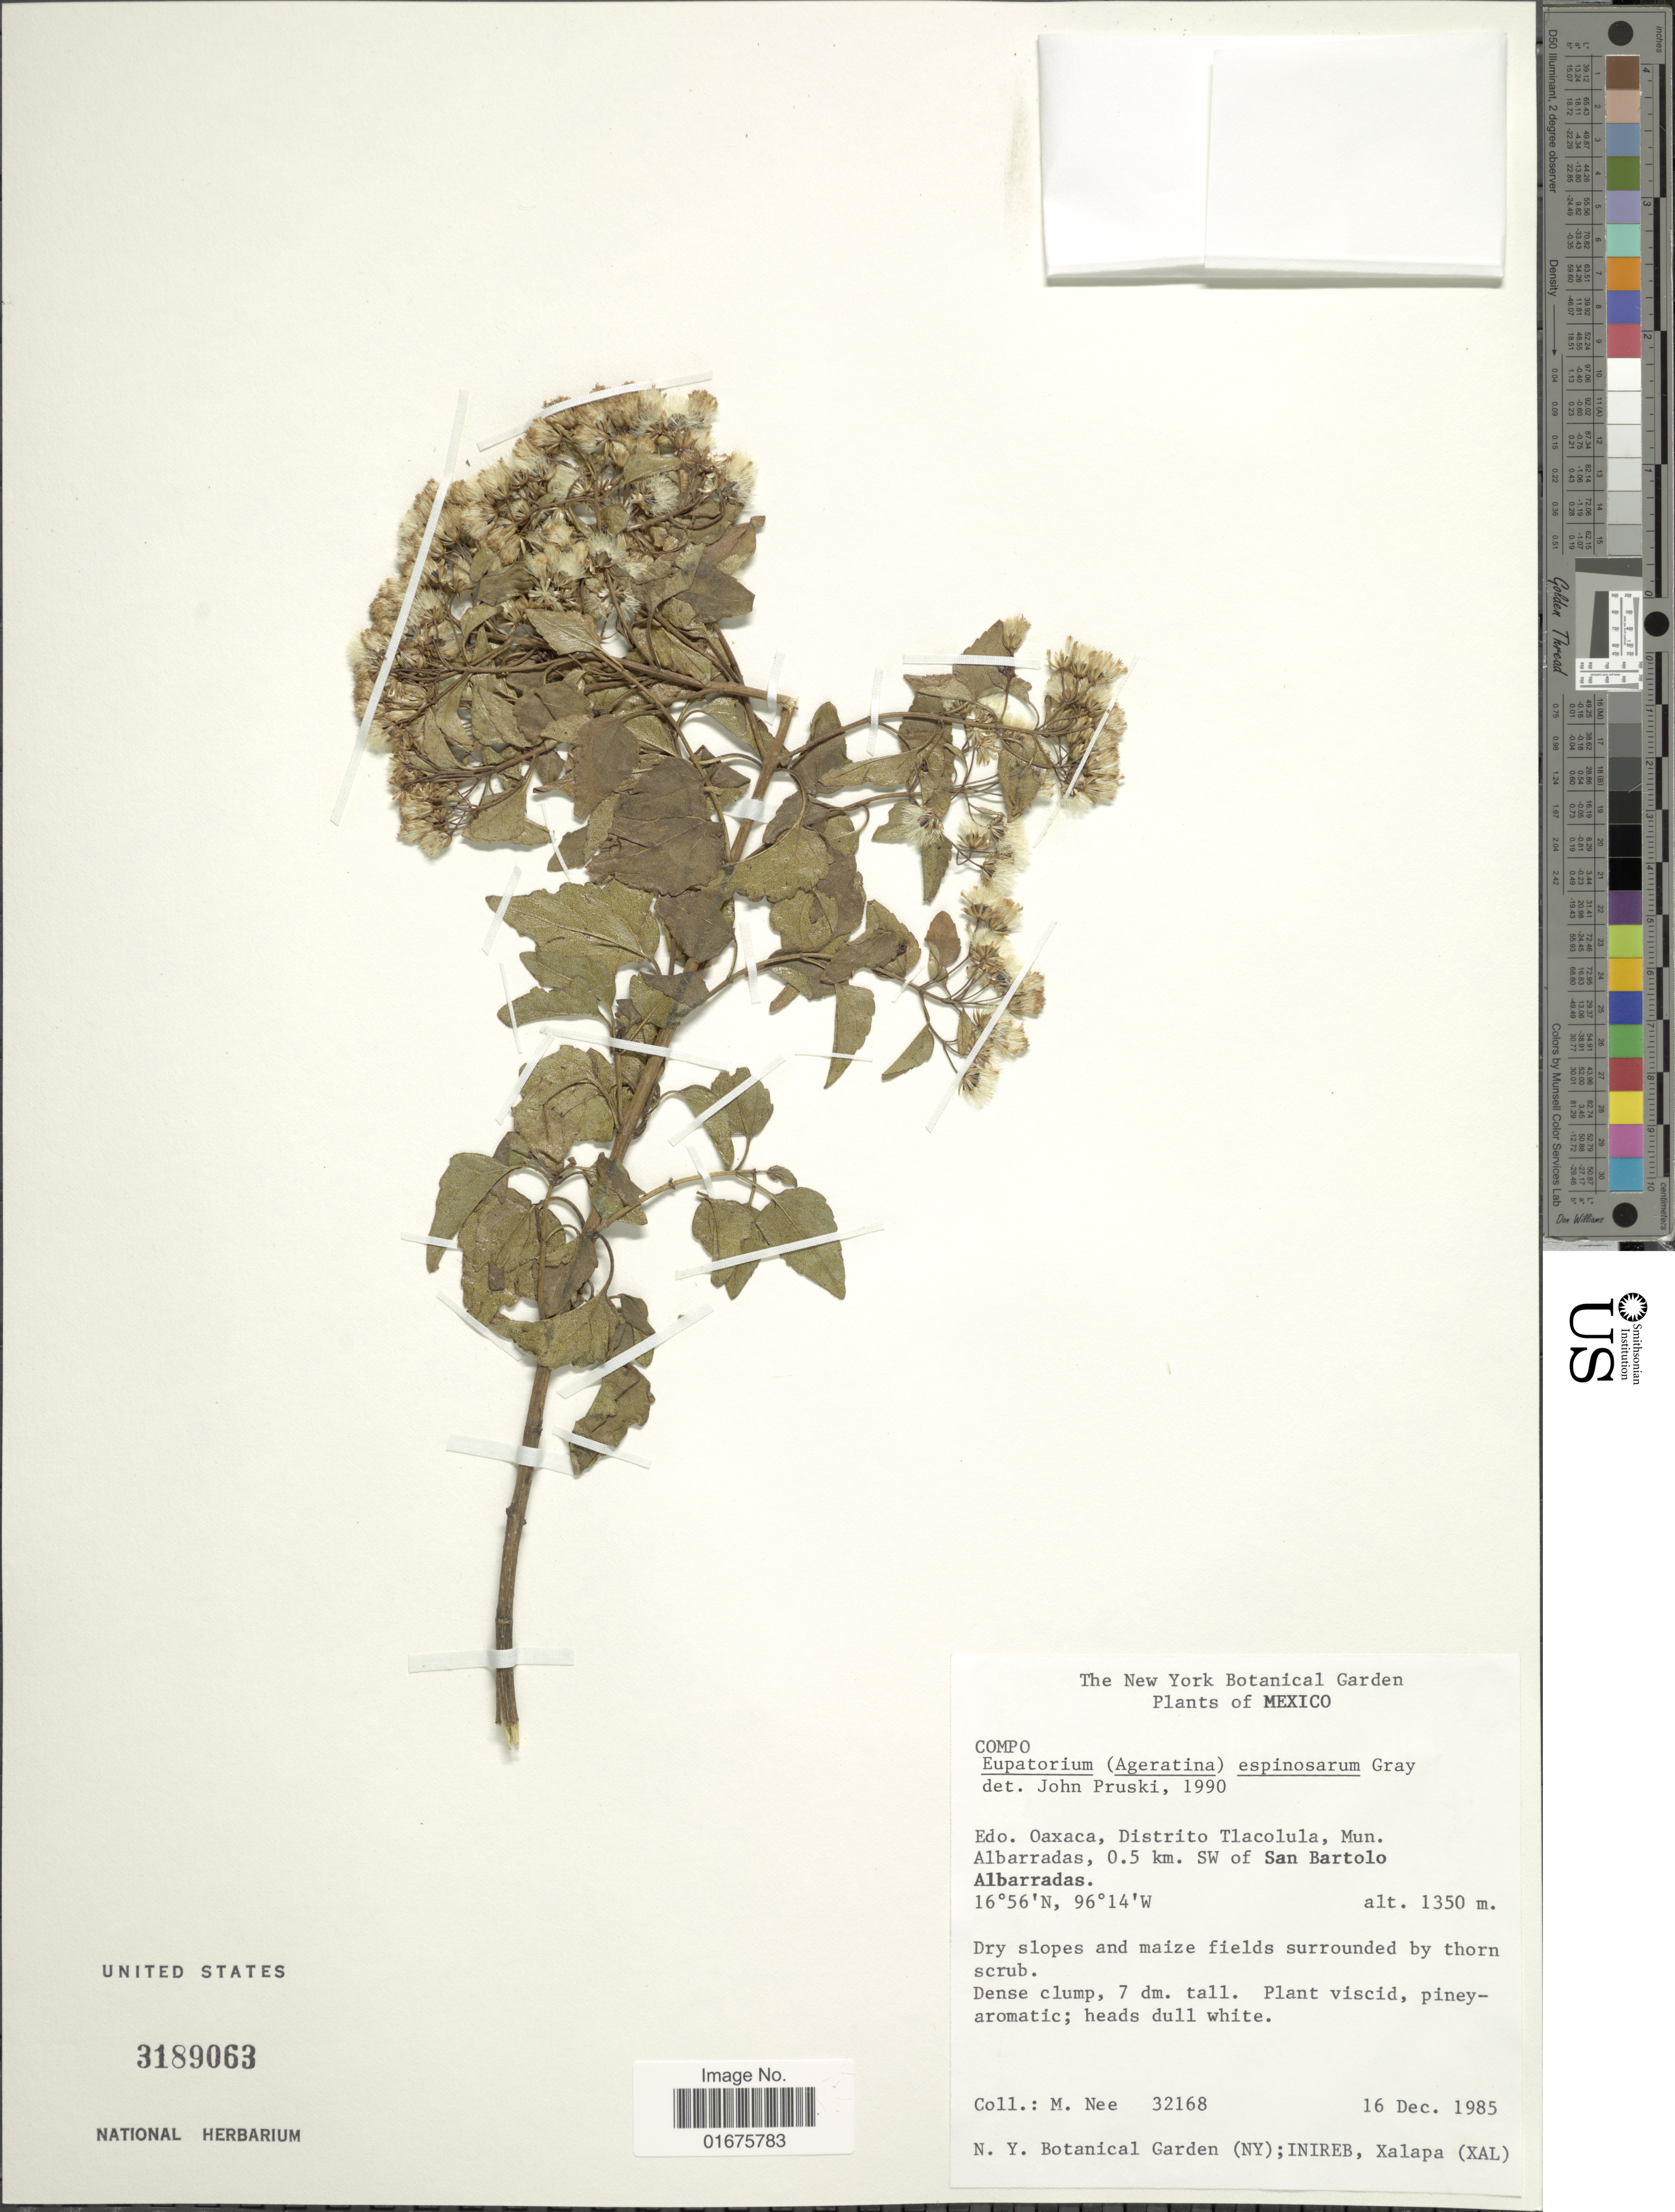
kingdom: Plantae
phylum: Tracheophyta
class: Magnoliopsida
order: Asterales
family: Asteraceae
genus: Ageratina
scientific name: Ageratina espinosarum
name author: (A. Gray) R.M. King & H. Rob.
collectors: M. Nee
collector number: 32168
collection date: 1985-12-16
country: Mexico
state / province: Oaxaca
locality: Distrito Tlacolula, Mun. Albarradas, 0.5 km. SW of San Bartolo Albarradas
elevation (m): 1350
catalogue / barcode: US 3189063